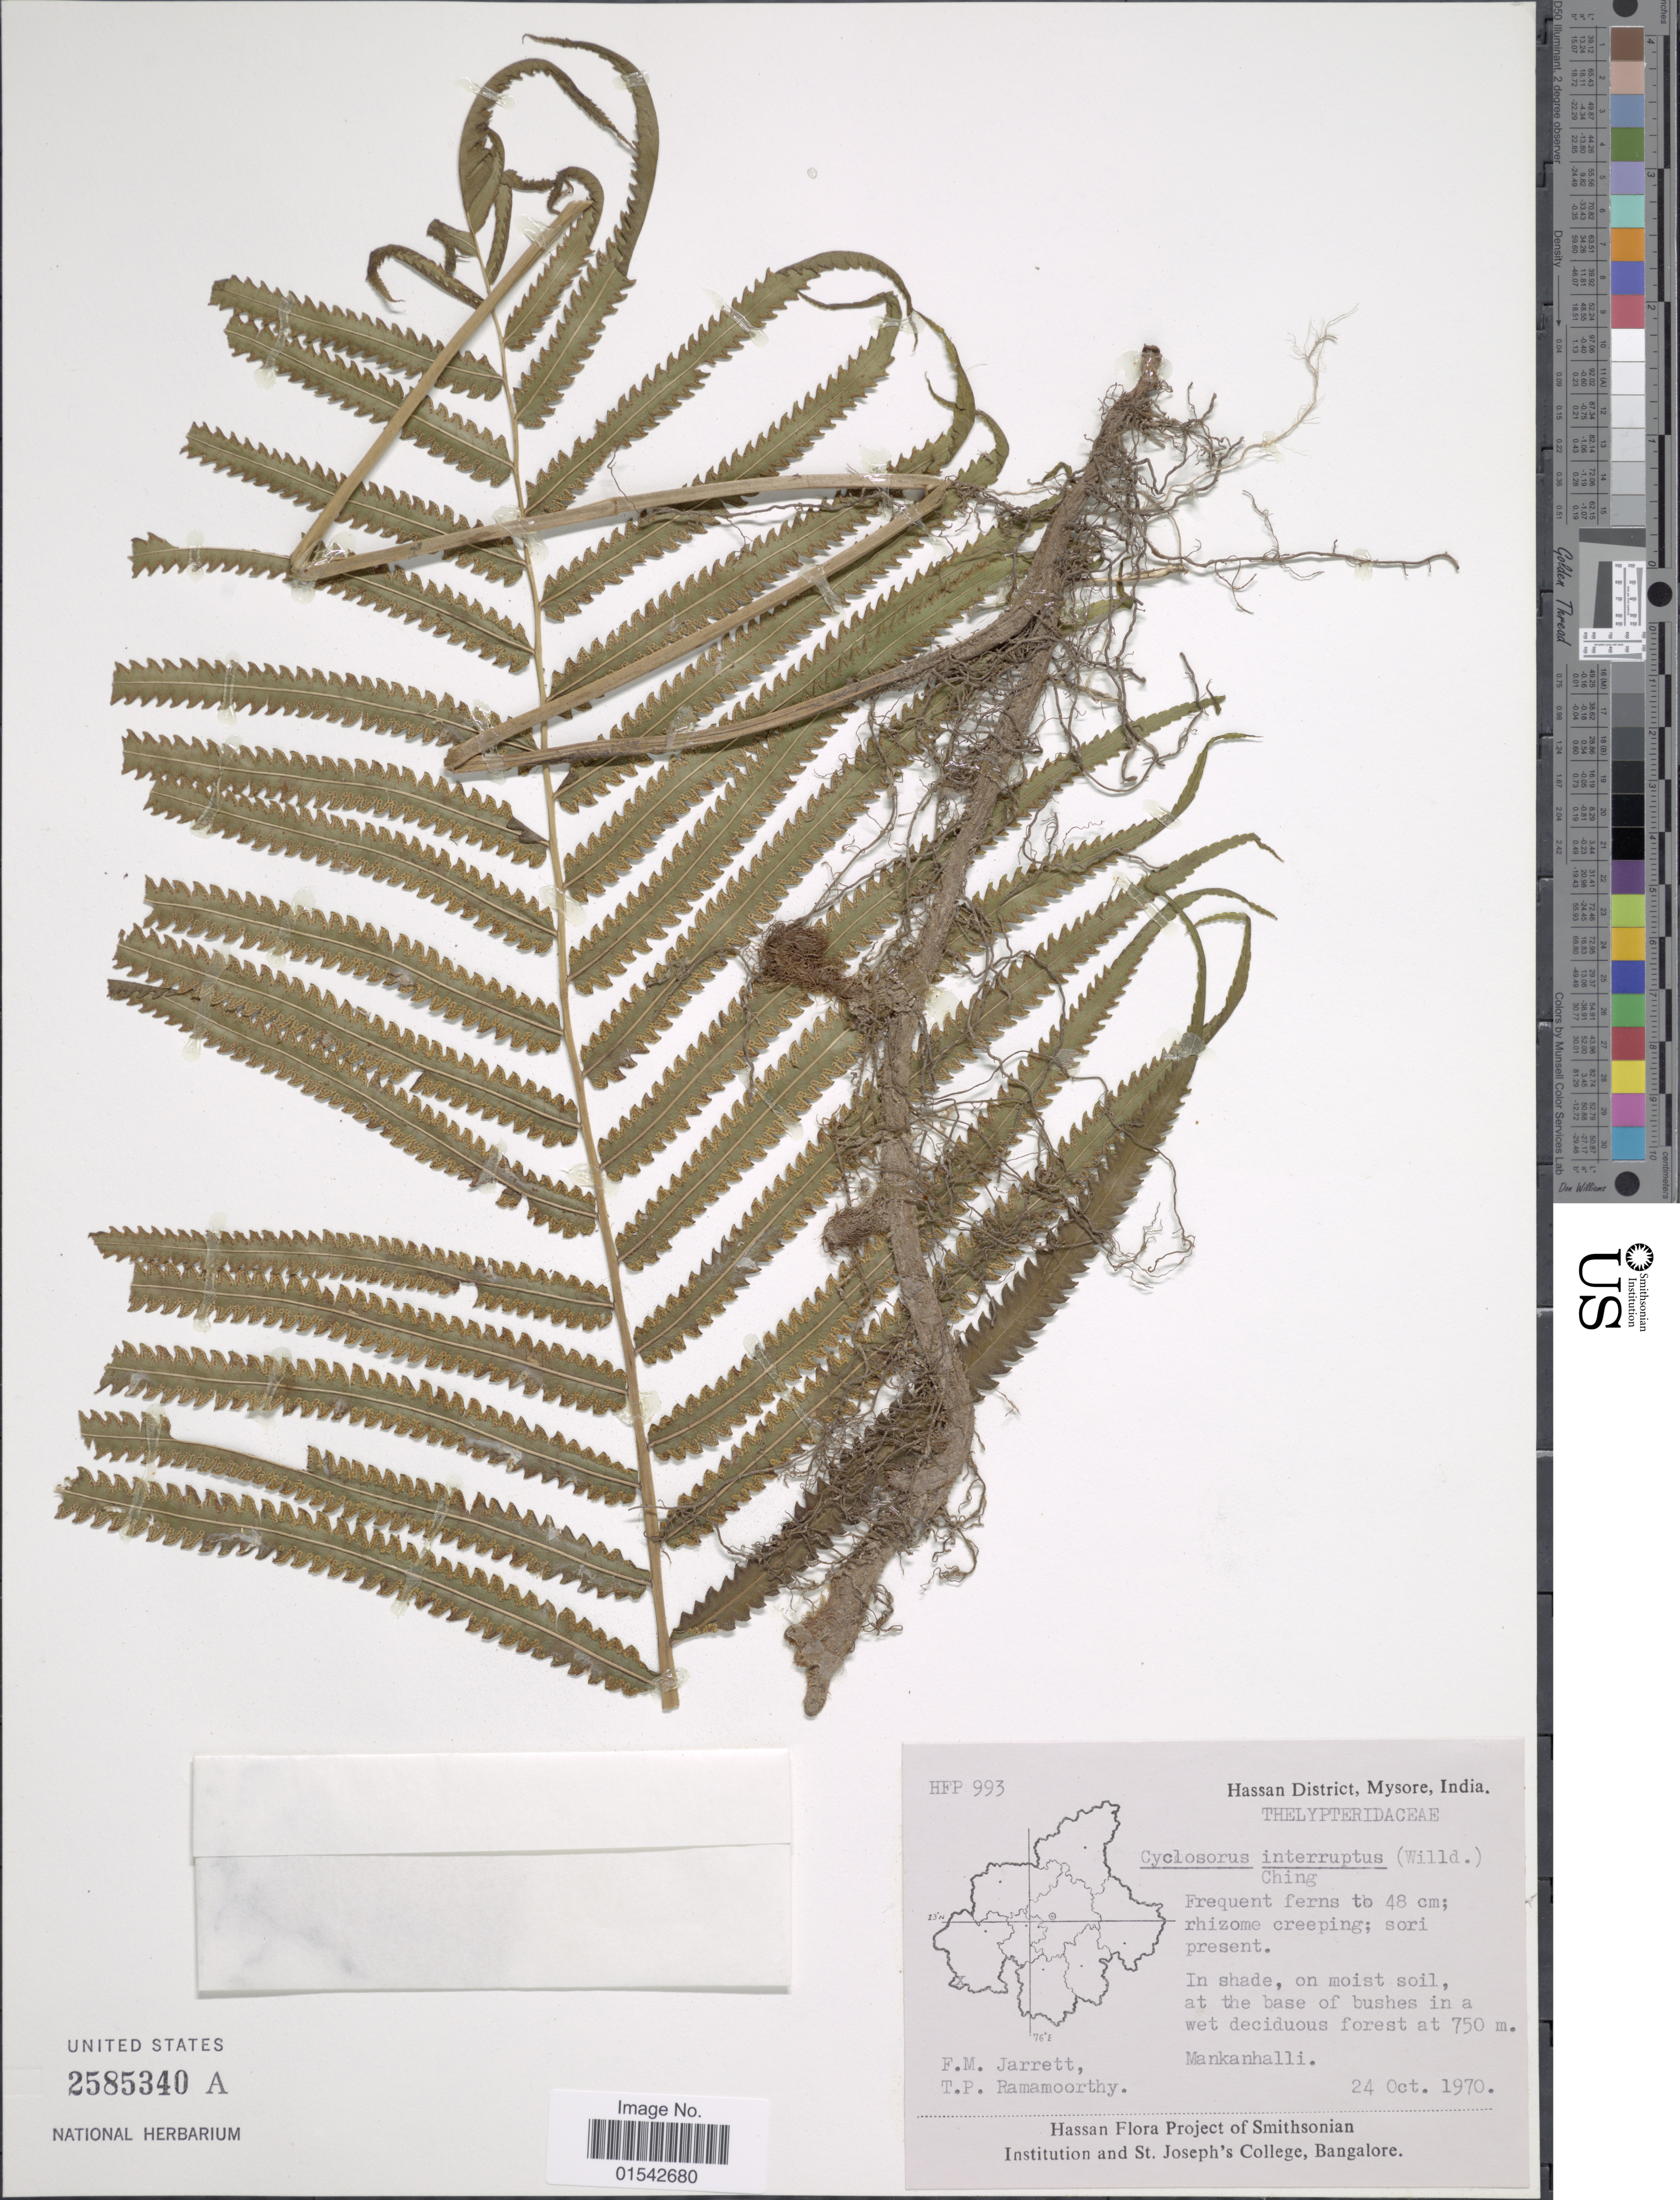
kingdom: Plantae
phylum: Tracheophyta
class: Polypodiopsida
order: Polypodiales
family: Thelypteridaceae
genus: Cyclosorus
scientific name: Cyclosorus interruptus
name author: (Willd.) H. Itô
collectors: F. M. Jarrett & T. P. Ramamoorthy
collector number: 993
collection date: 1970-10-24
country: India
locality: Hassan District, Mysore, India, Mankanhalli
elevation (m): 750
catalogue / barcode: US 2585340A